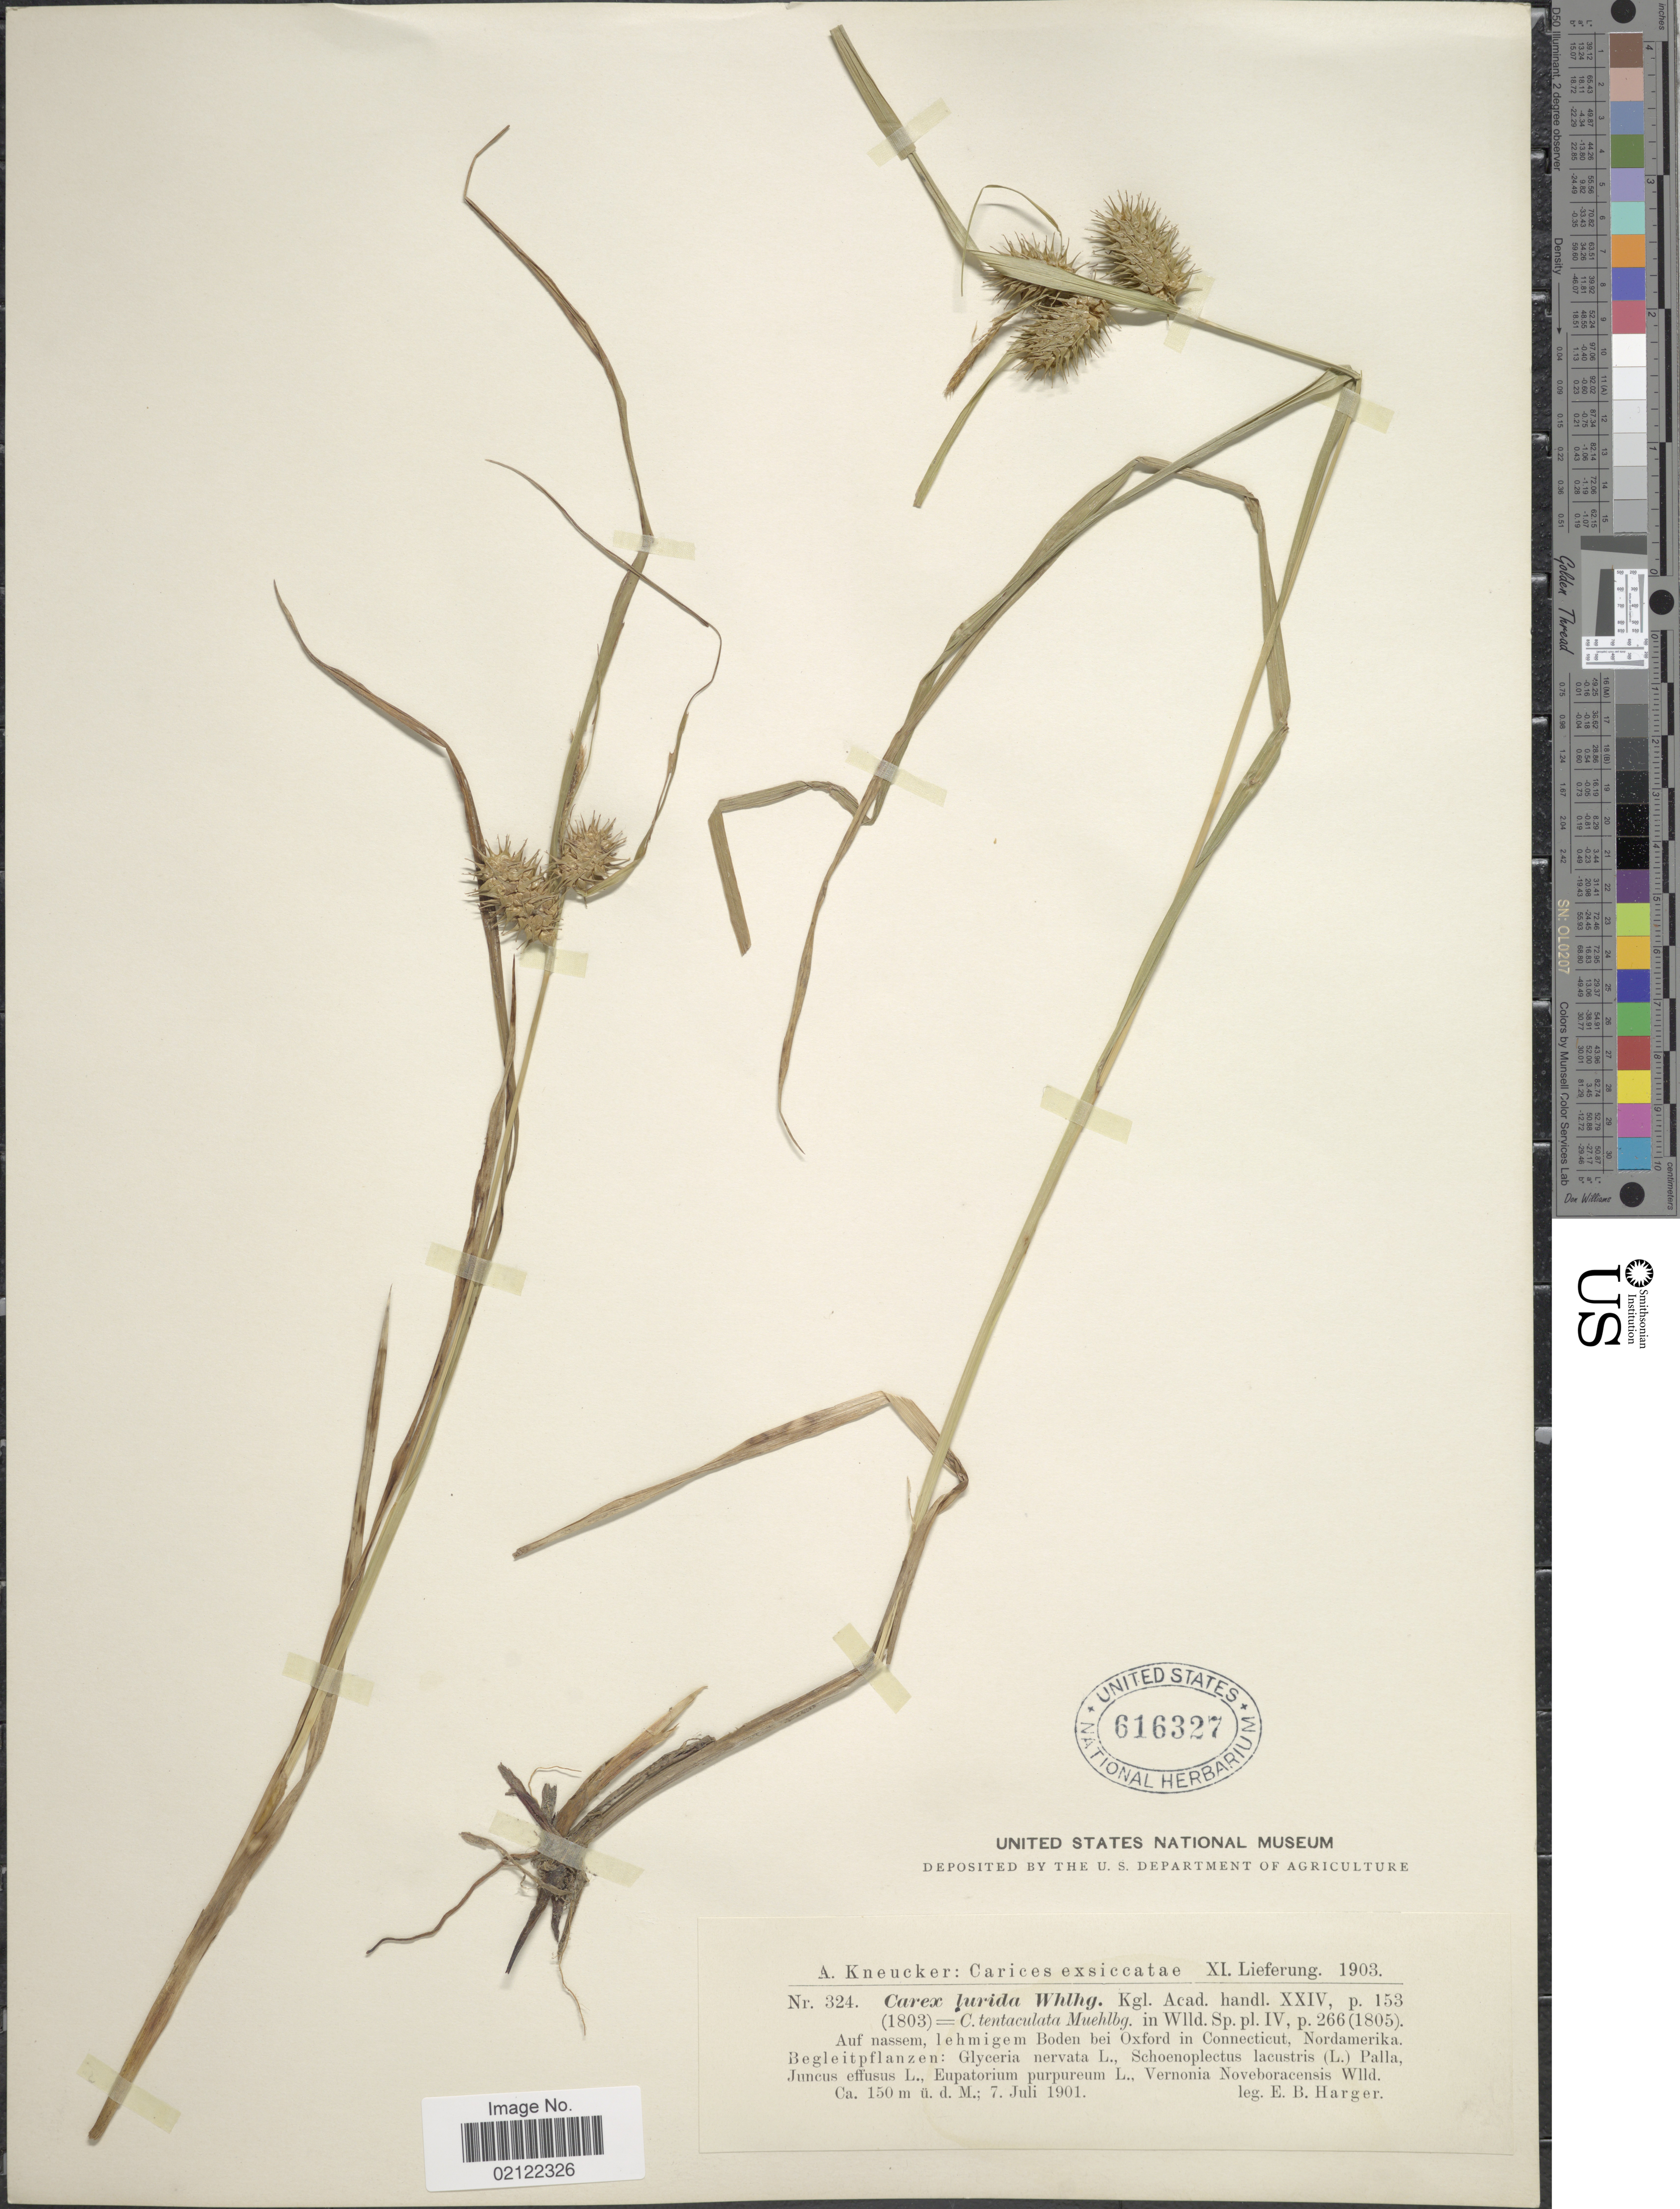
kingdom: Plantae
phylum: Tracheophyta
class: Liliopsida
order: Poales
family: Cyperaceae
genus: Carex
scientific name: Carex lurida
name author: Wahlenb.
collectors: E. B. Harger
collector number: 324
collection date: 1901-07-07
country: United States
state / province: Connecticut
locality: Auf nassem, lehmigen Boden bei Oxford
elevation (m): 150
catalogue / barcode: US 616327